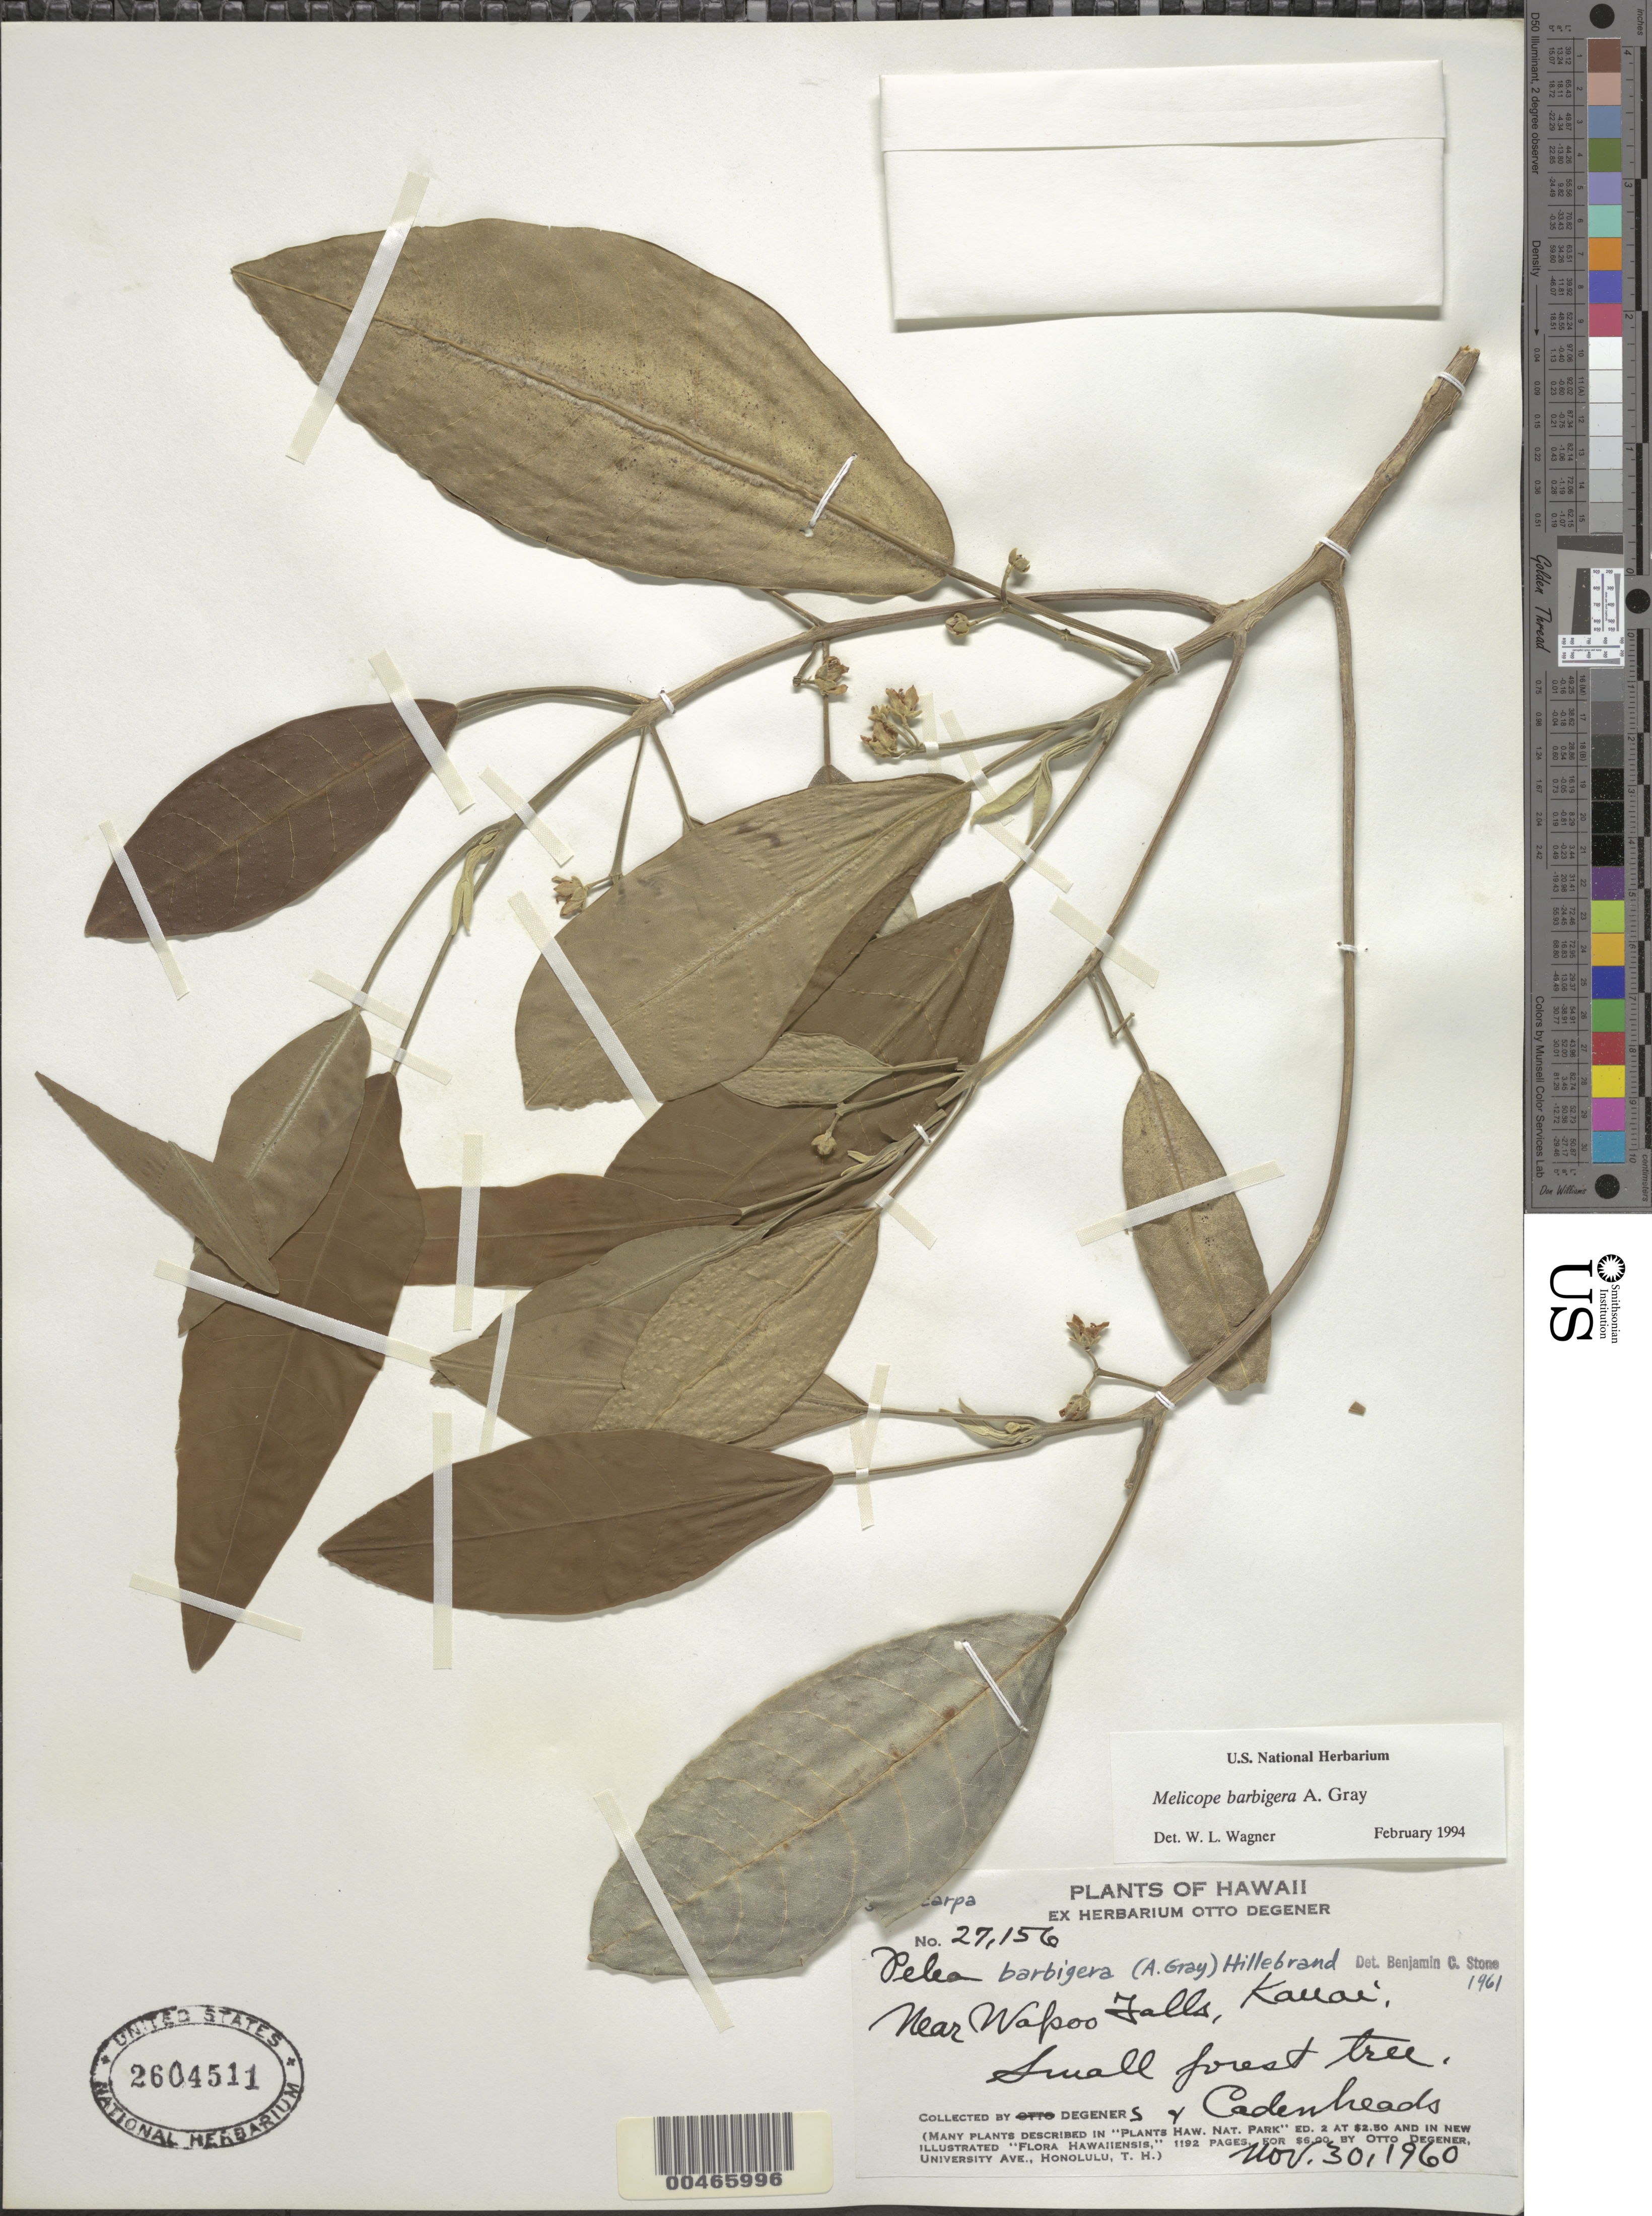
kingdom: Plantae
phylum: Tracheophyta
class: Magnoliopsida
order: Sapindales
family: Rutaceae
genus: Melicope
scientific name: Melicope barbigera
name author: A. Gray in Wilkes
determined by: Wagner, W. L., (BOT), Smithsonian Institution - National Museum of Natural History (UNITED STATES)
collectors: -. Degeners & Cadenheads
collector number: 27156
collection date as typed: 30 Nov 1960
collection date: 1960-11-30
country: United States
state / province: Hawaii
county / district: Kauai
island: Kaua'i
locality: Near Wapoo Falls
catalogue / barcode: US 2604511